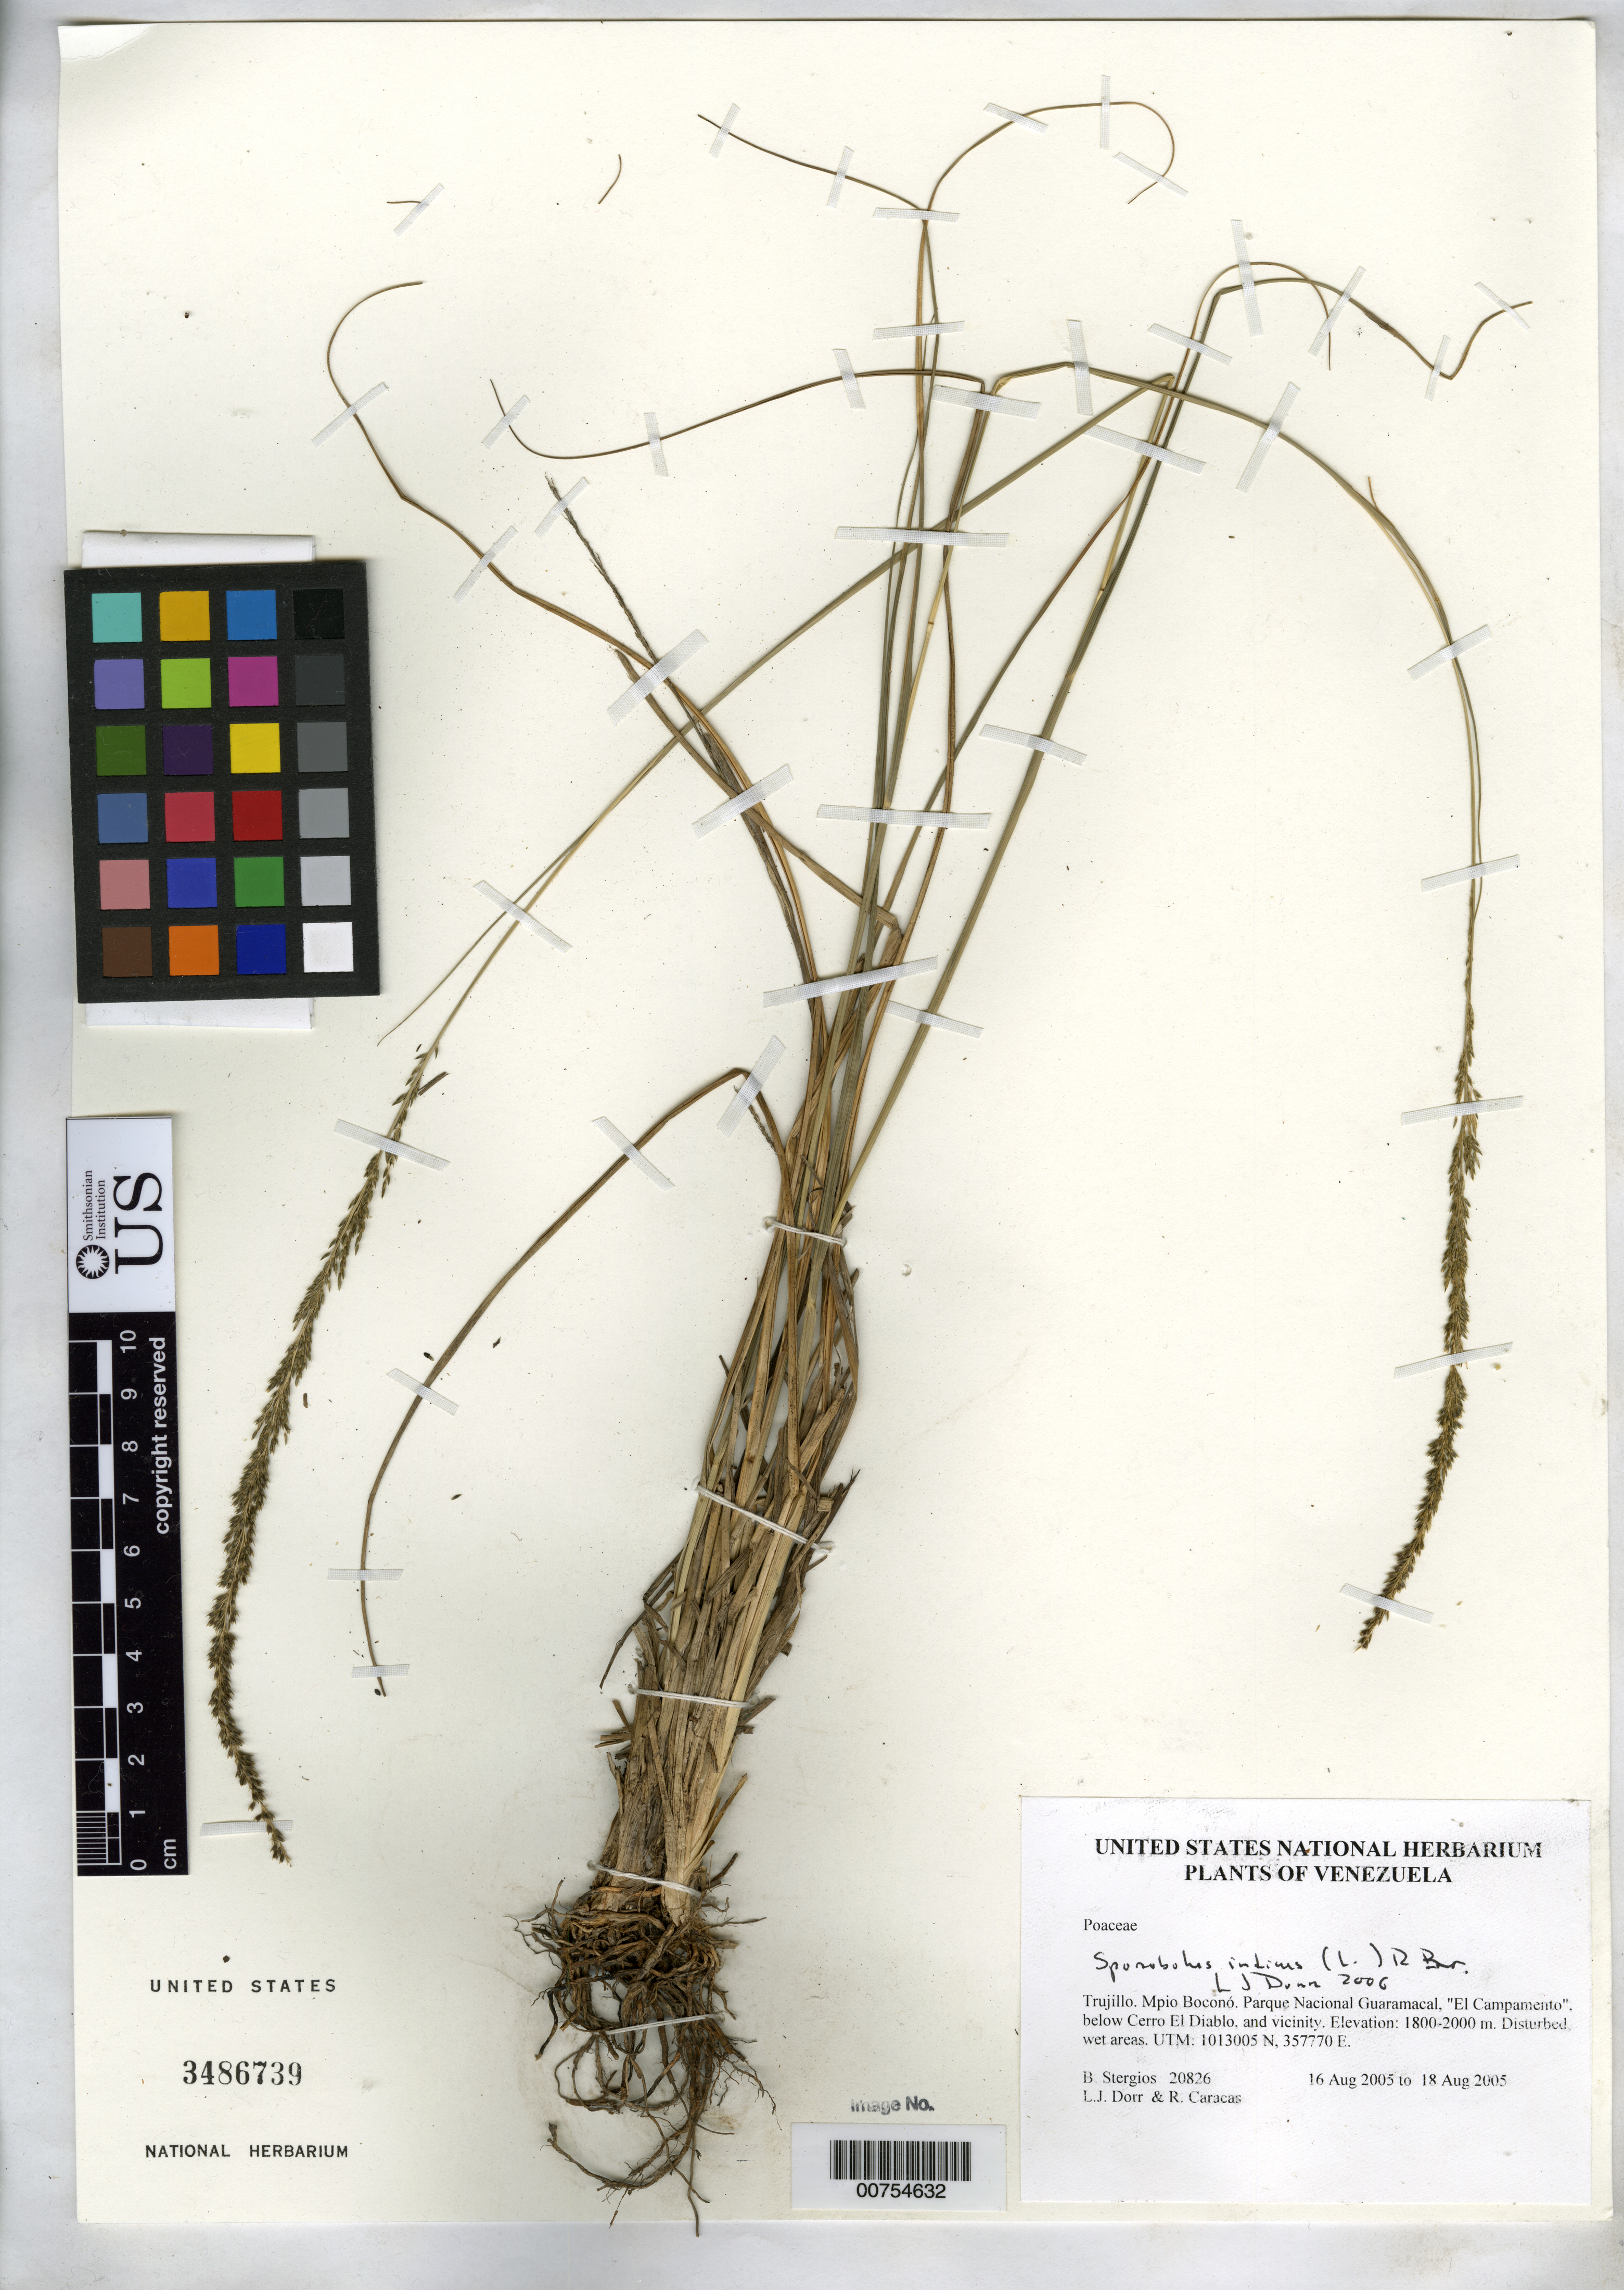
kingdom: Plantae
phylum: Tracheophyta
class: Liliopsida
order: Poales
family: Poaceae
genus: Sporobolus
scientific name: Sporobolus indicus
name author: (L.) R. Br.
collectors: B. G. Stergios, L. J. Dorr & R. Caracas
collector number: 20826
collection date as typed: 16 Aug 2005 to 18 Aug 2005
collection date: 2005-08-16/2005-08-18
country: Venezuela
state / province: Trujillo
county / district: Boconó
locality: Parque Nacional Guaramacal, "El Campamento", below Cerro El Diablo, and vicinity.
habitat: Disturbed, wet areas.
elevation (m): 1800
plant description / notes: MO, PORT, US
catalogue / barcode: US 3486739